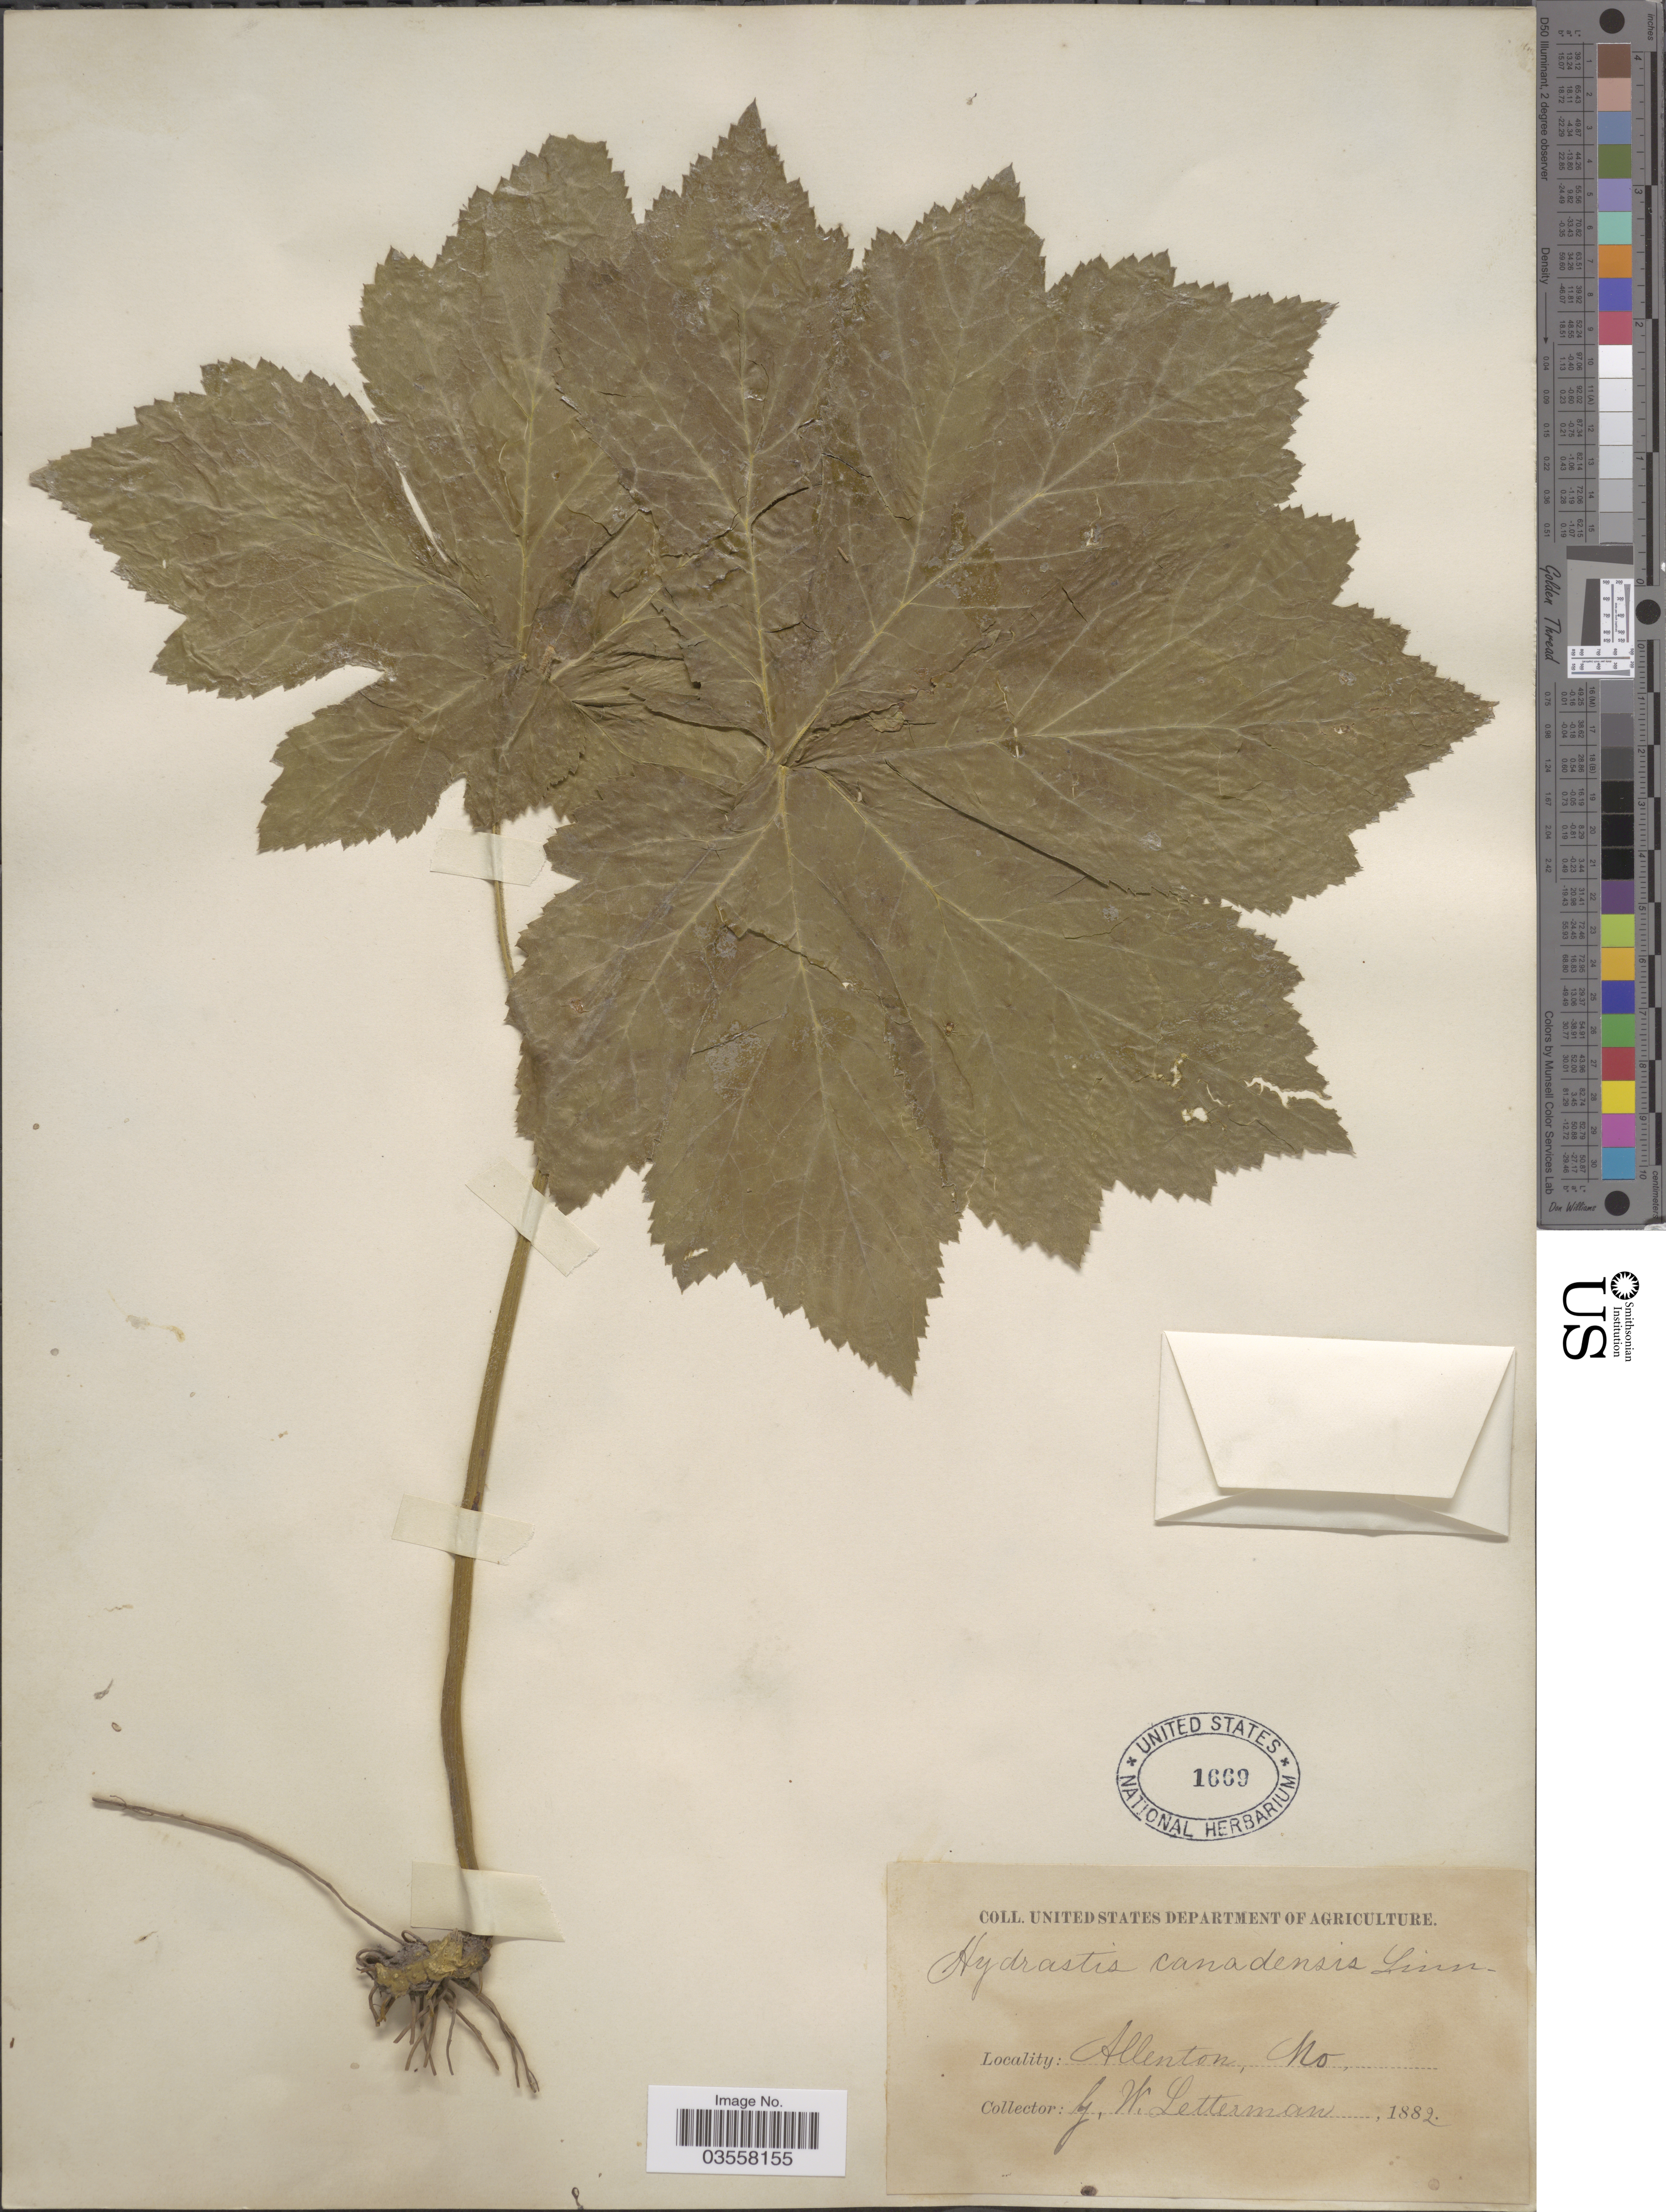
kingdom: Plantae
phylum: Tracheophyta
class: Magnoliopsida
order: Ranunculales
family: Ranunculaceae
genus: Hydrastis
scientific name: Hydrastis canadensis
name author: L.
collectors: G. W. Letterman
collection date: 1882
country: United States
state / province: Missouri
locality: Allenton.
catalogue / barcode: US 1669